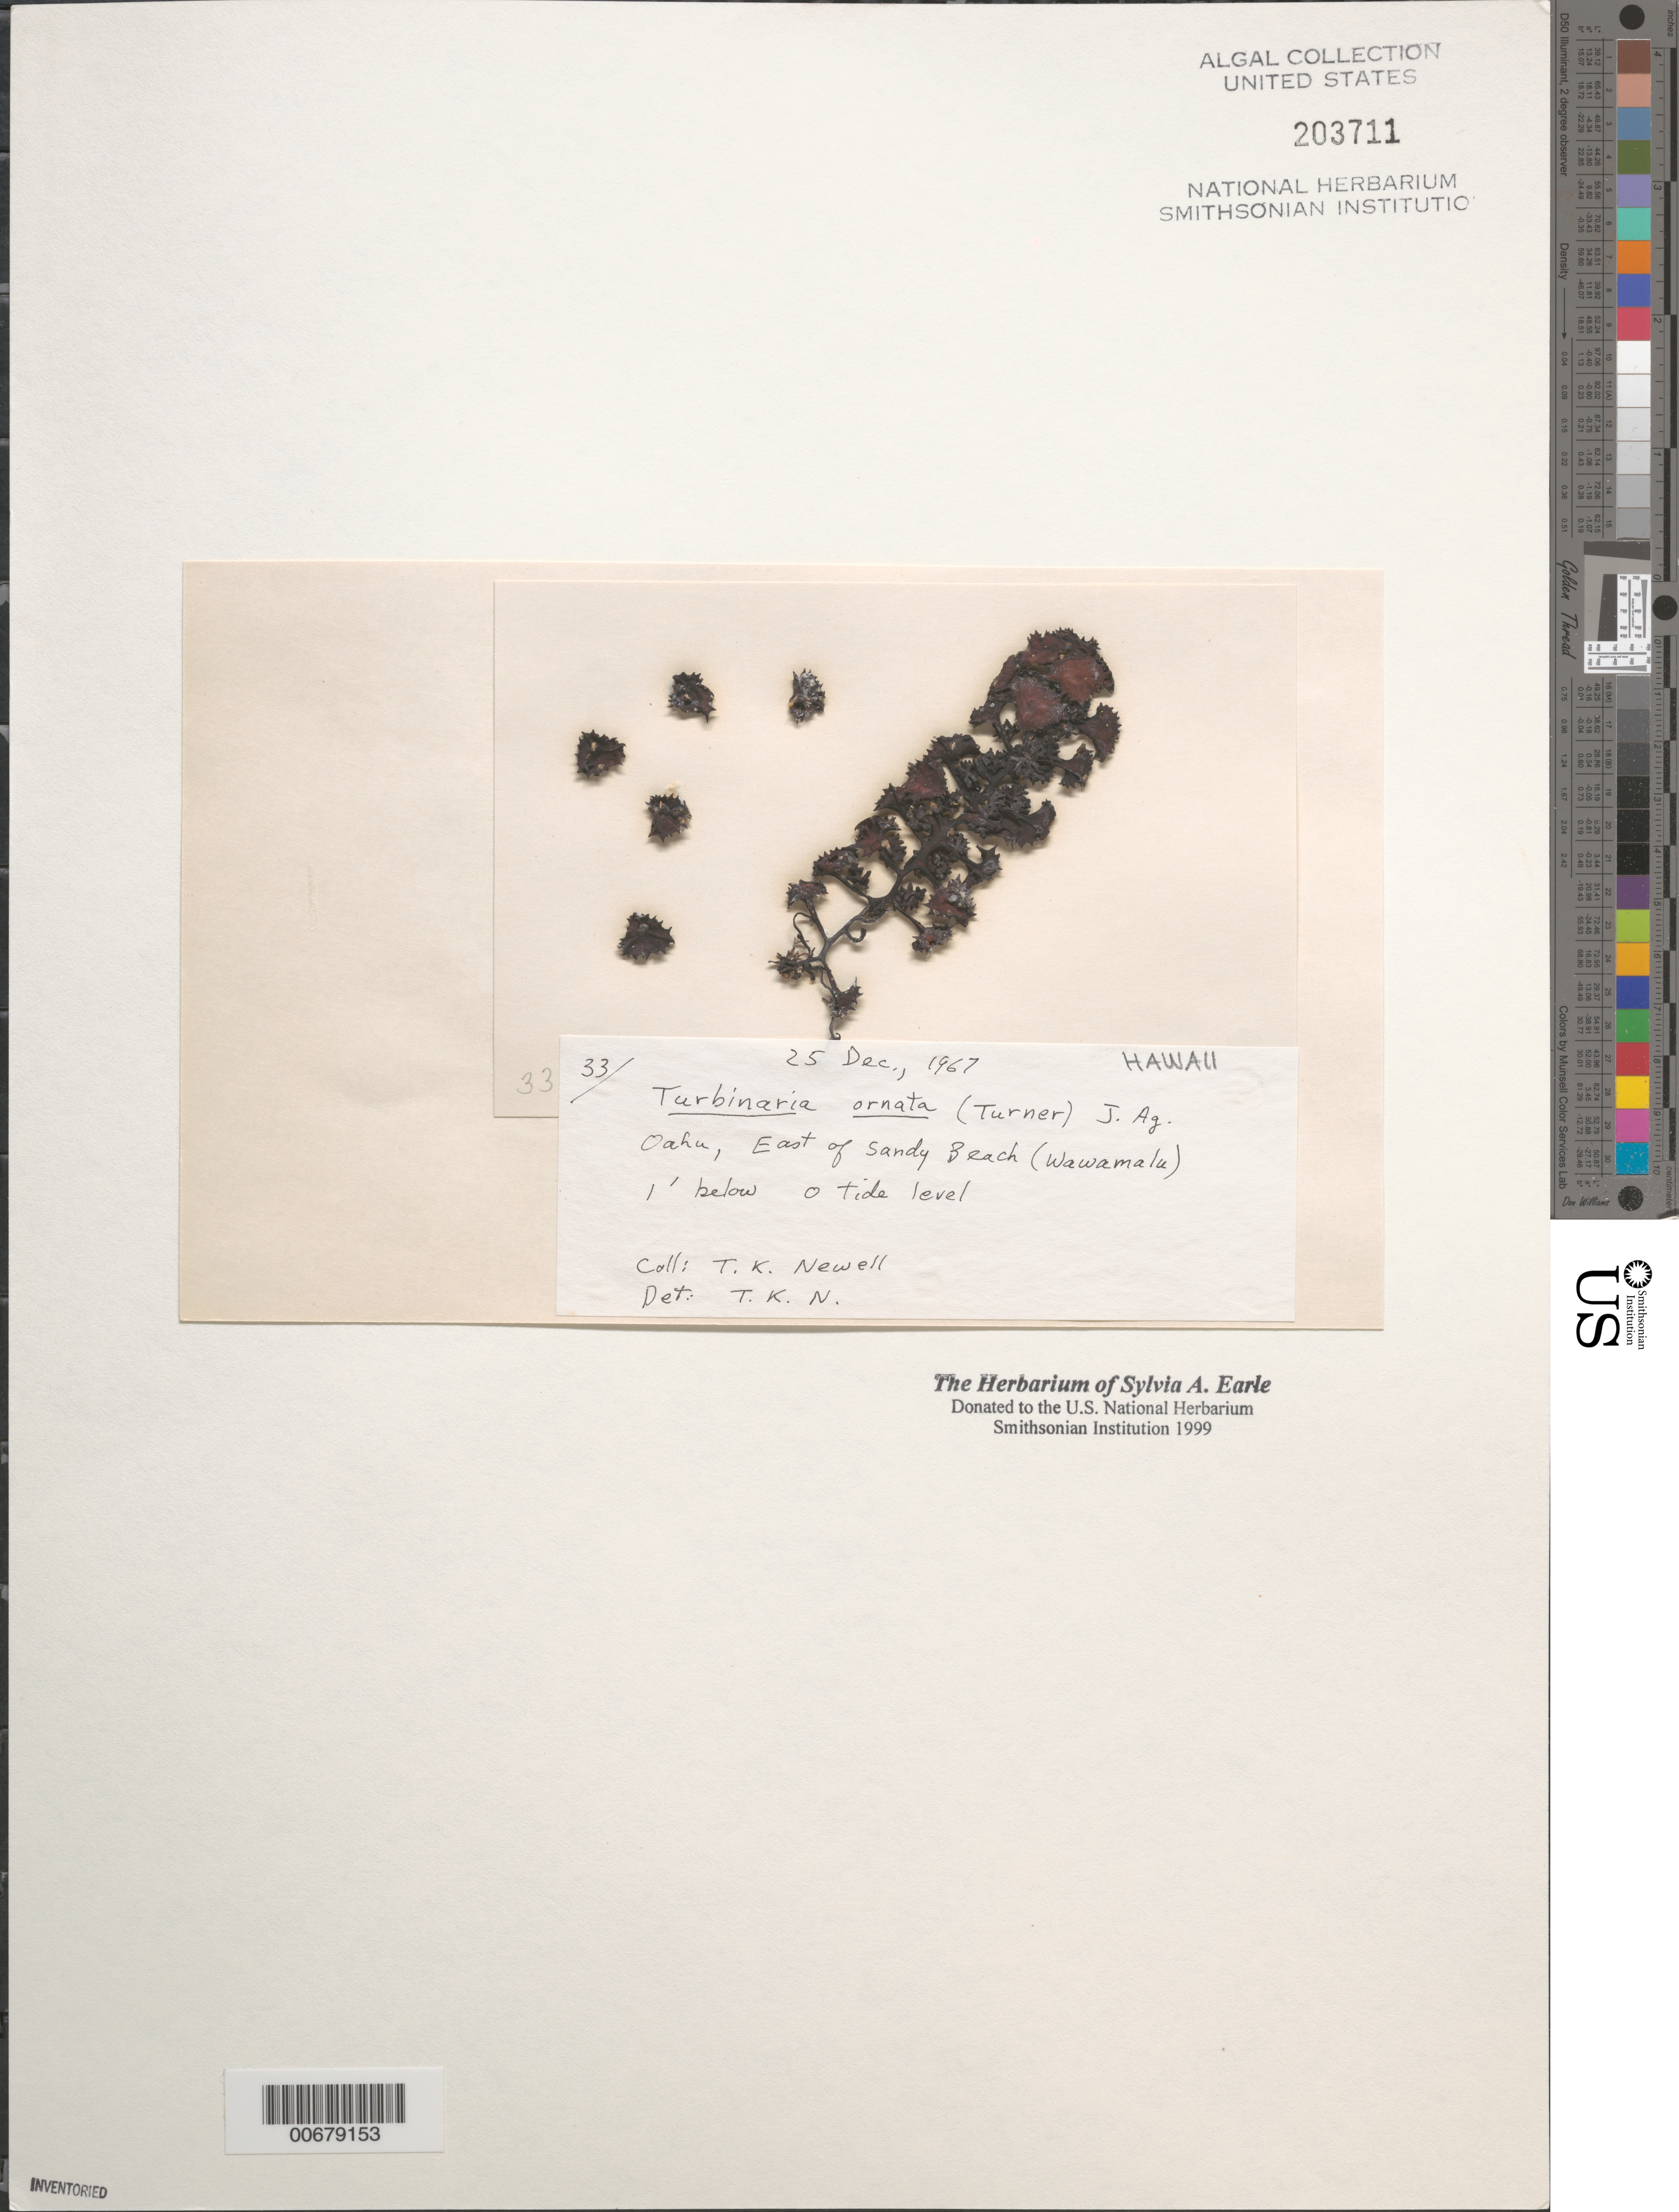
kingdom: Chromista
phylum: Ochrophyta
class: Phaeophyceae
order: Fucales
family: Sargassaceae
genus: Turbinaria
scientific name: Turbinaria ornata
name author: (Turner) J. Agardh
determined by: Newell, Thomas K.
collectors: T. K. Newell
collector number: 33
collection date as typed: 25 Dec 1967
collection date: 1967-12-25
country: United States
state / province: Hawaii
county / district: Honolulu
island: Oahu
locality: East of Sandy Beach (Wawamalu)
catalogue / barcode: US 203711